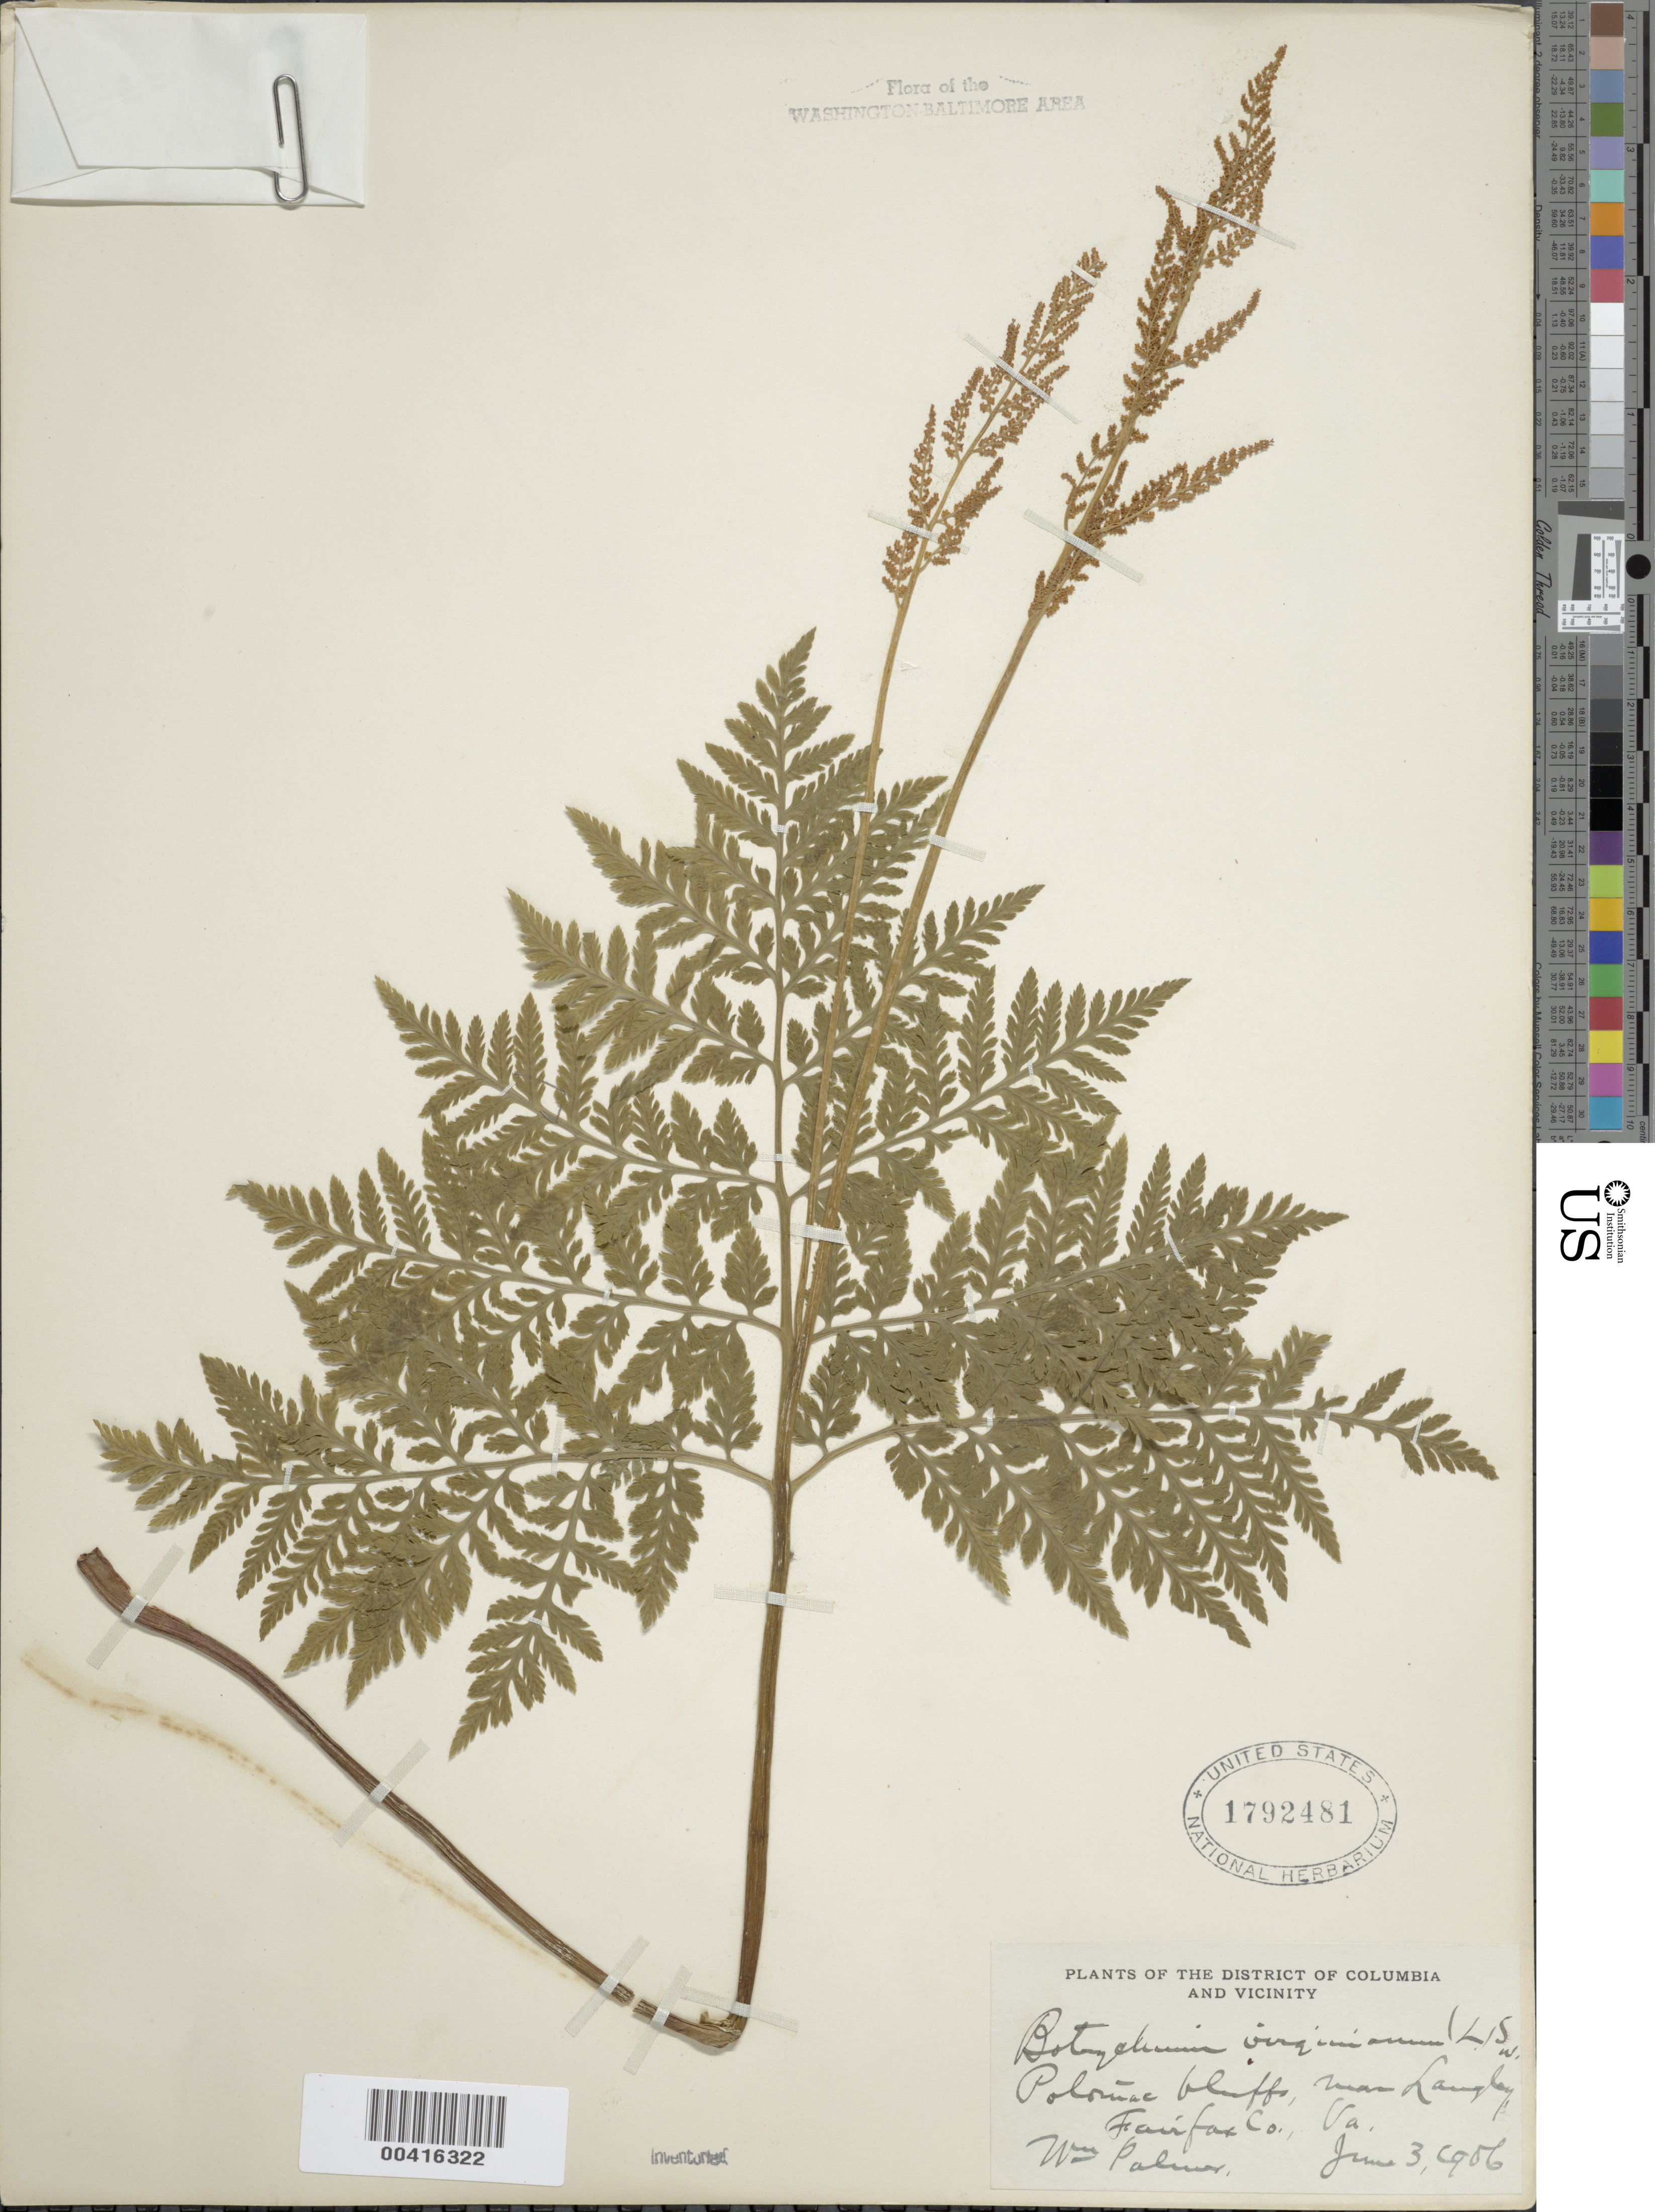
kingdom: Plantae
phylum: Tracheophyta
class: Polypodiopsida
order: Ophioglossales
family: Ophioglossaceae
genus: Botrychium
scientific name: Botrychium virginianum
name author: (L.) Sw.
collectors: W. Palmer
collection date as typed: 03 Jun 1906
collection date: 1906-06-03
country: United States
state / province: Virginia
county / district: Fairfax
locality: Langley vicinity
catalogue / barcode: US 1792481